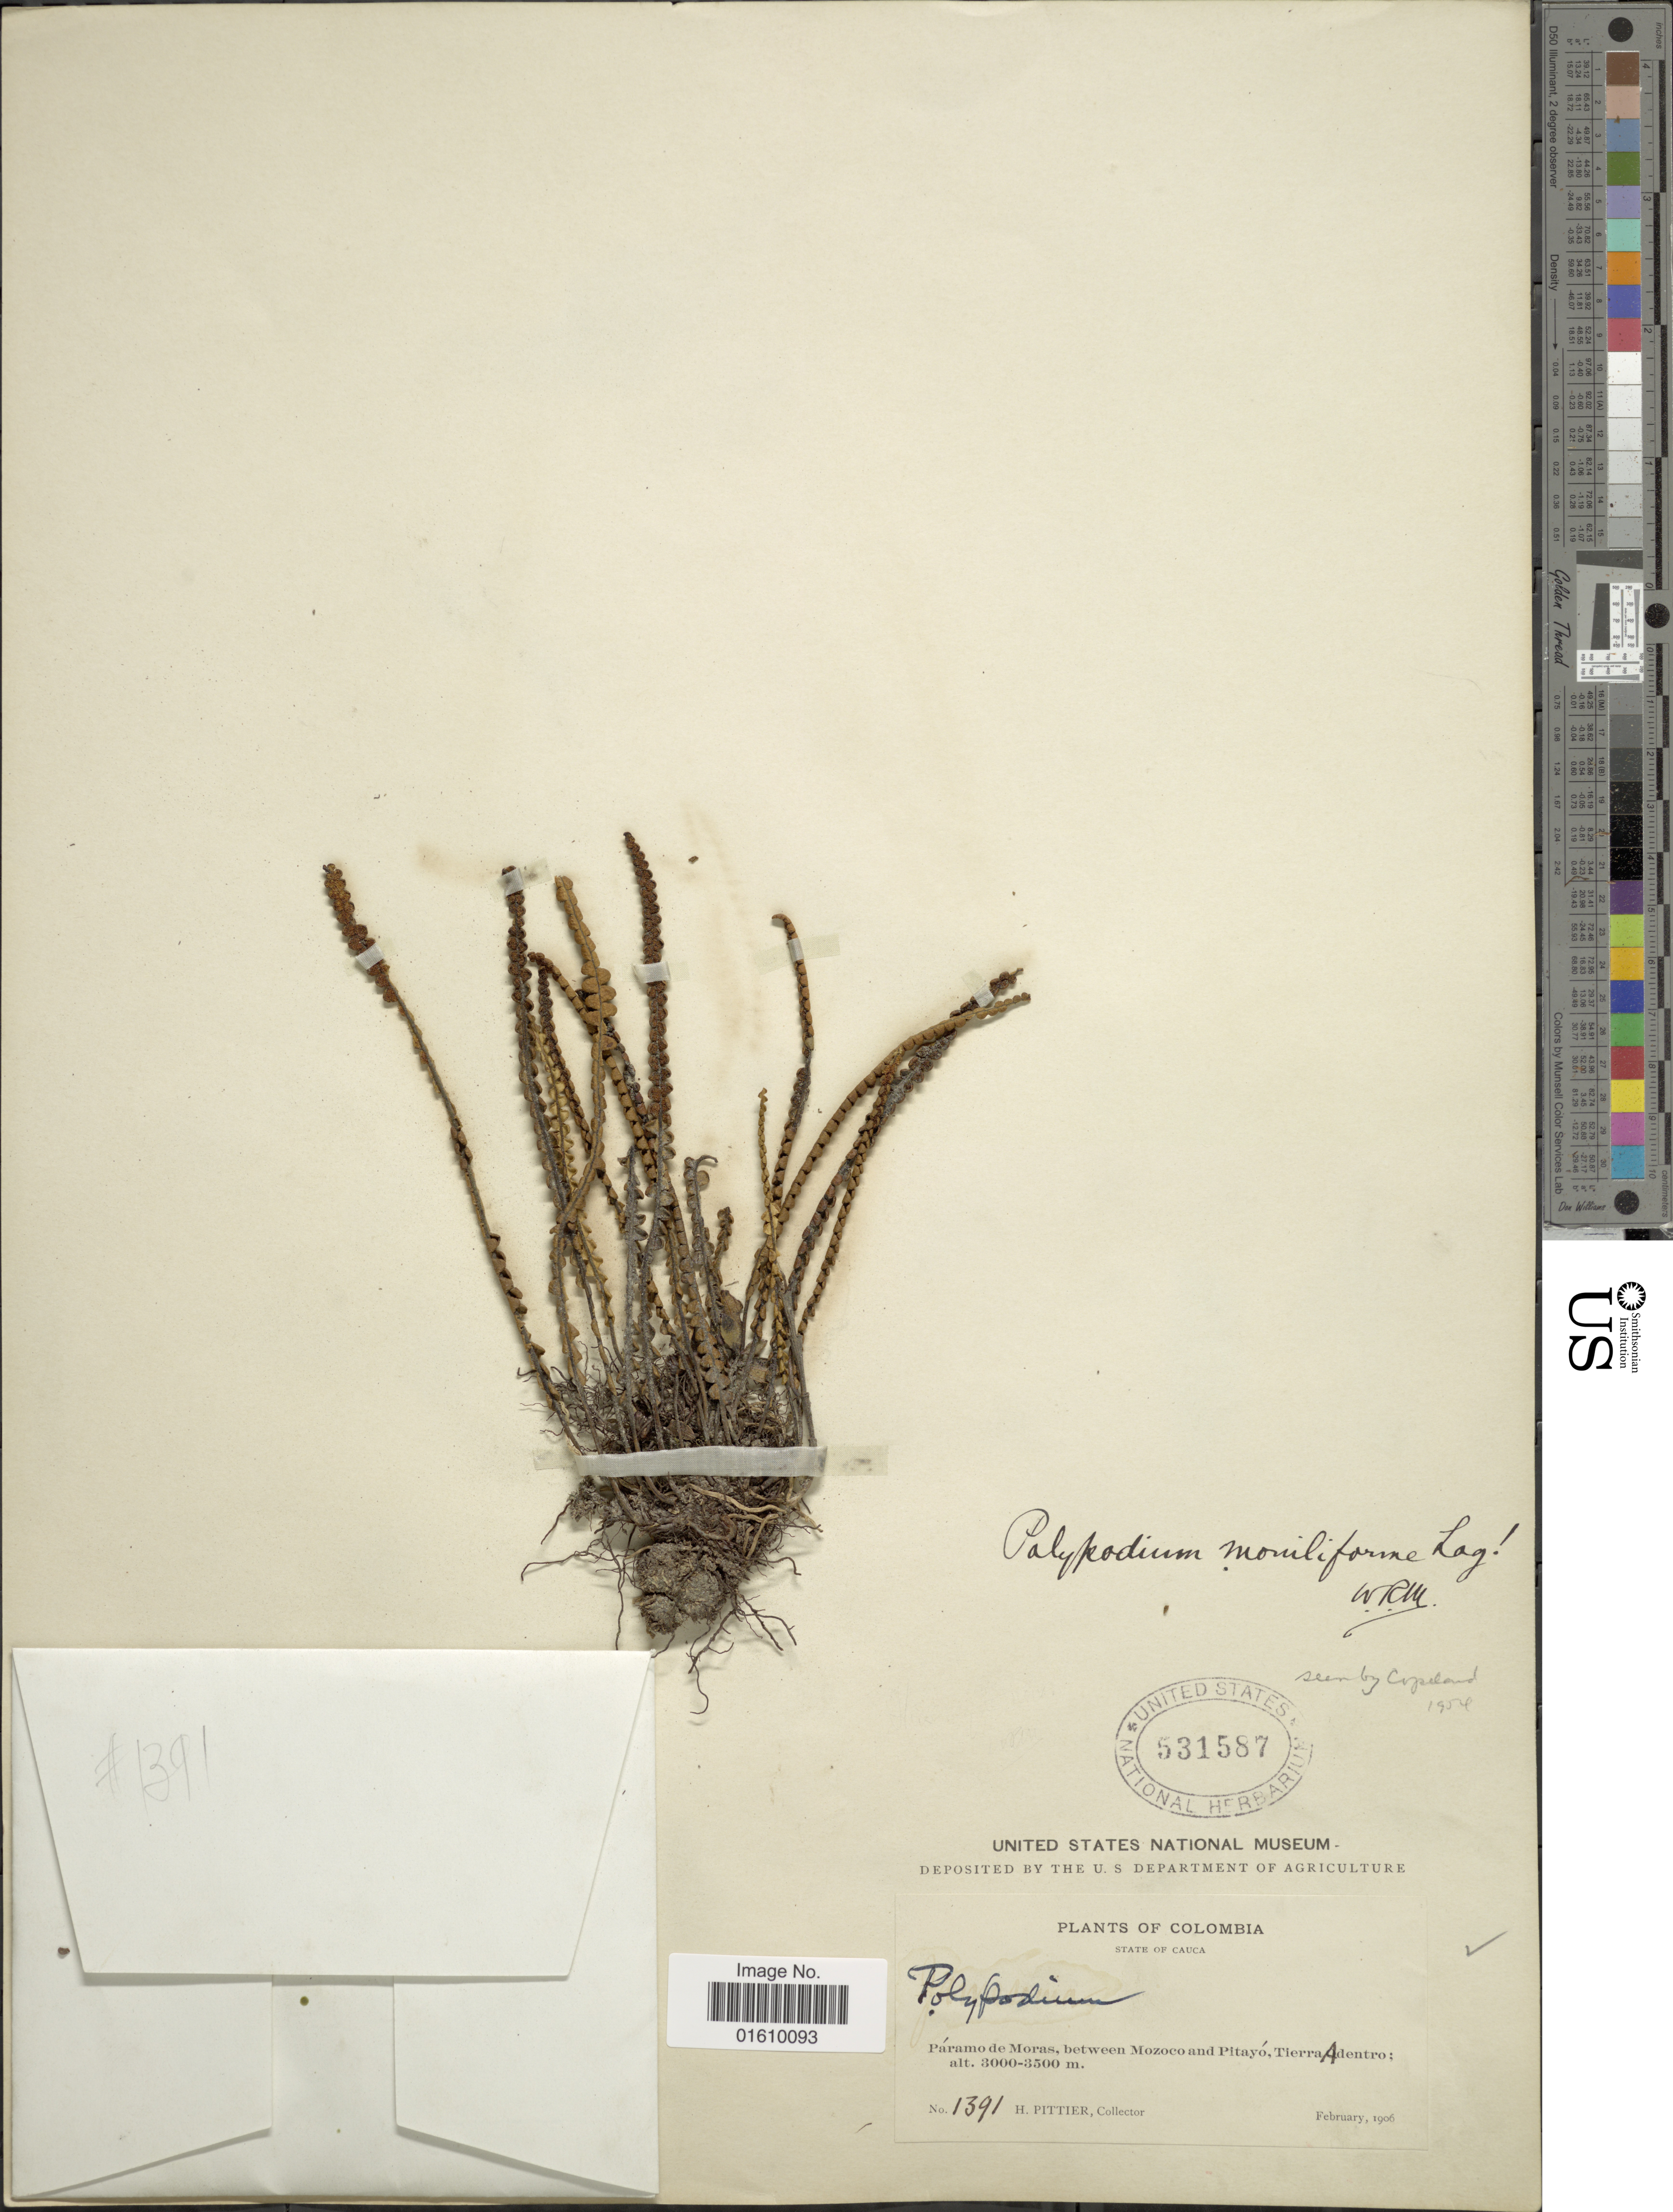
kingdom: Plantae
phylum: Tracheophyta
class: Polypodiopsida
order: Polypodiales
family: Polypodiaceae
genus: Melpomene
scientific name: Melpomene moniliformis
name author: (Lag. ex Sw.) A.R. Sm. & R.C. Moran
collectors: H. F. Pittier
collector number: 1391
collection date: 1906-02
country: Colombia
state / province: Cauca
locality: Páramo de Moras, between Mozoco and Pitayó, Tierra Adentro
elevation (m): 3000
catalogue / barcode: US 531587